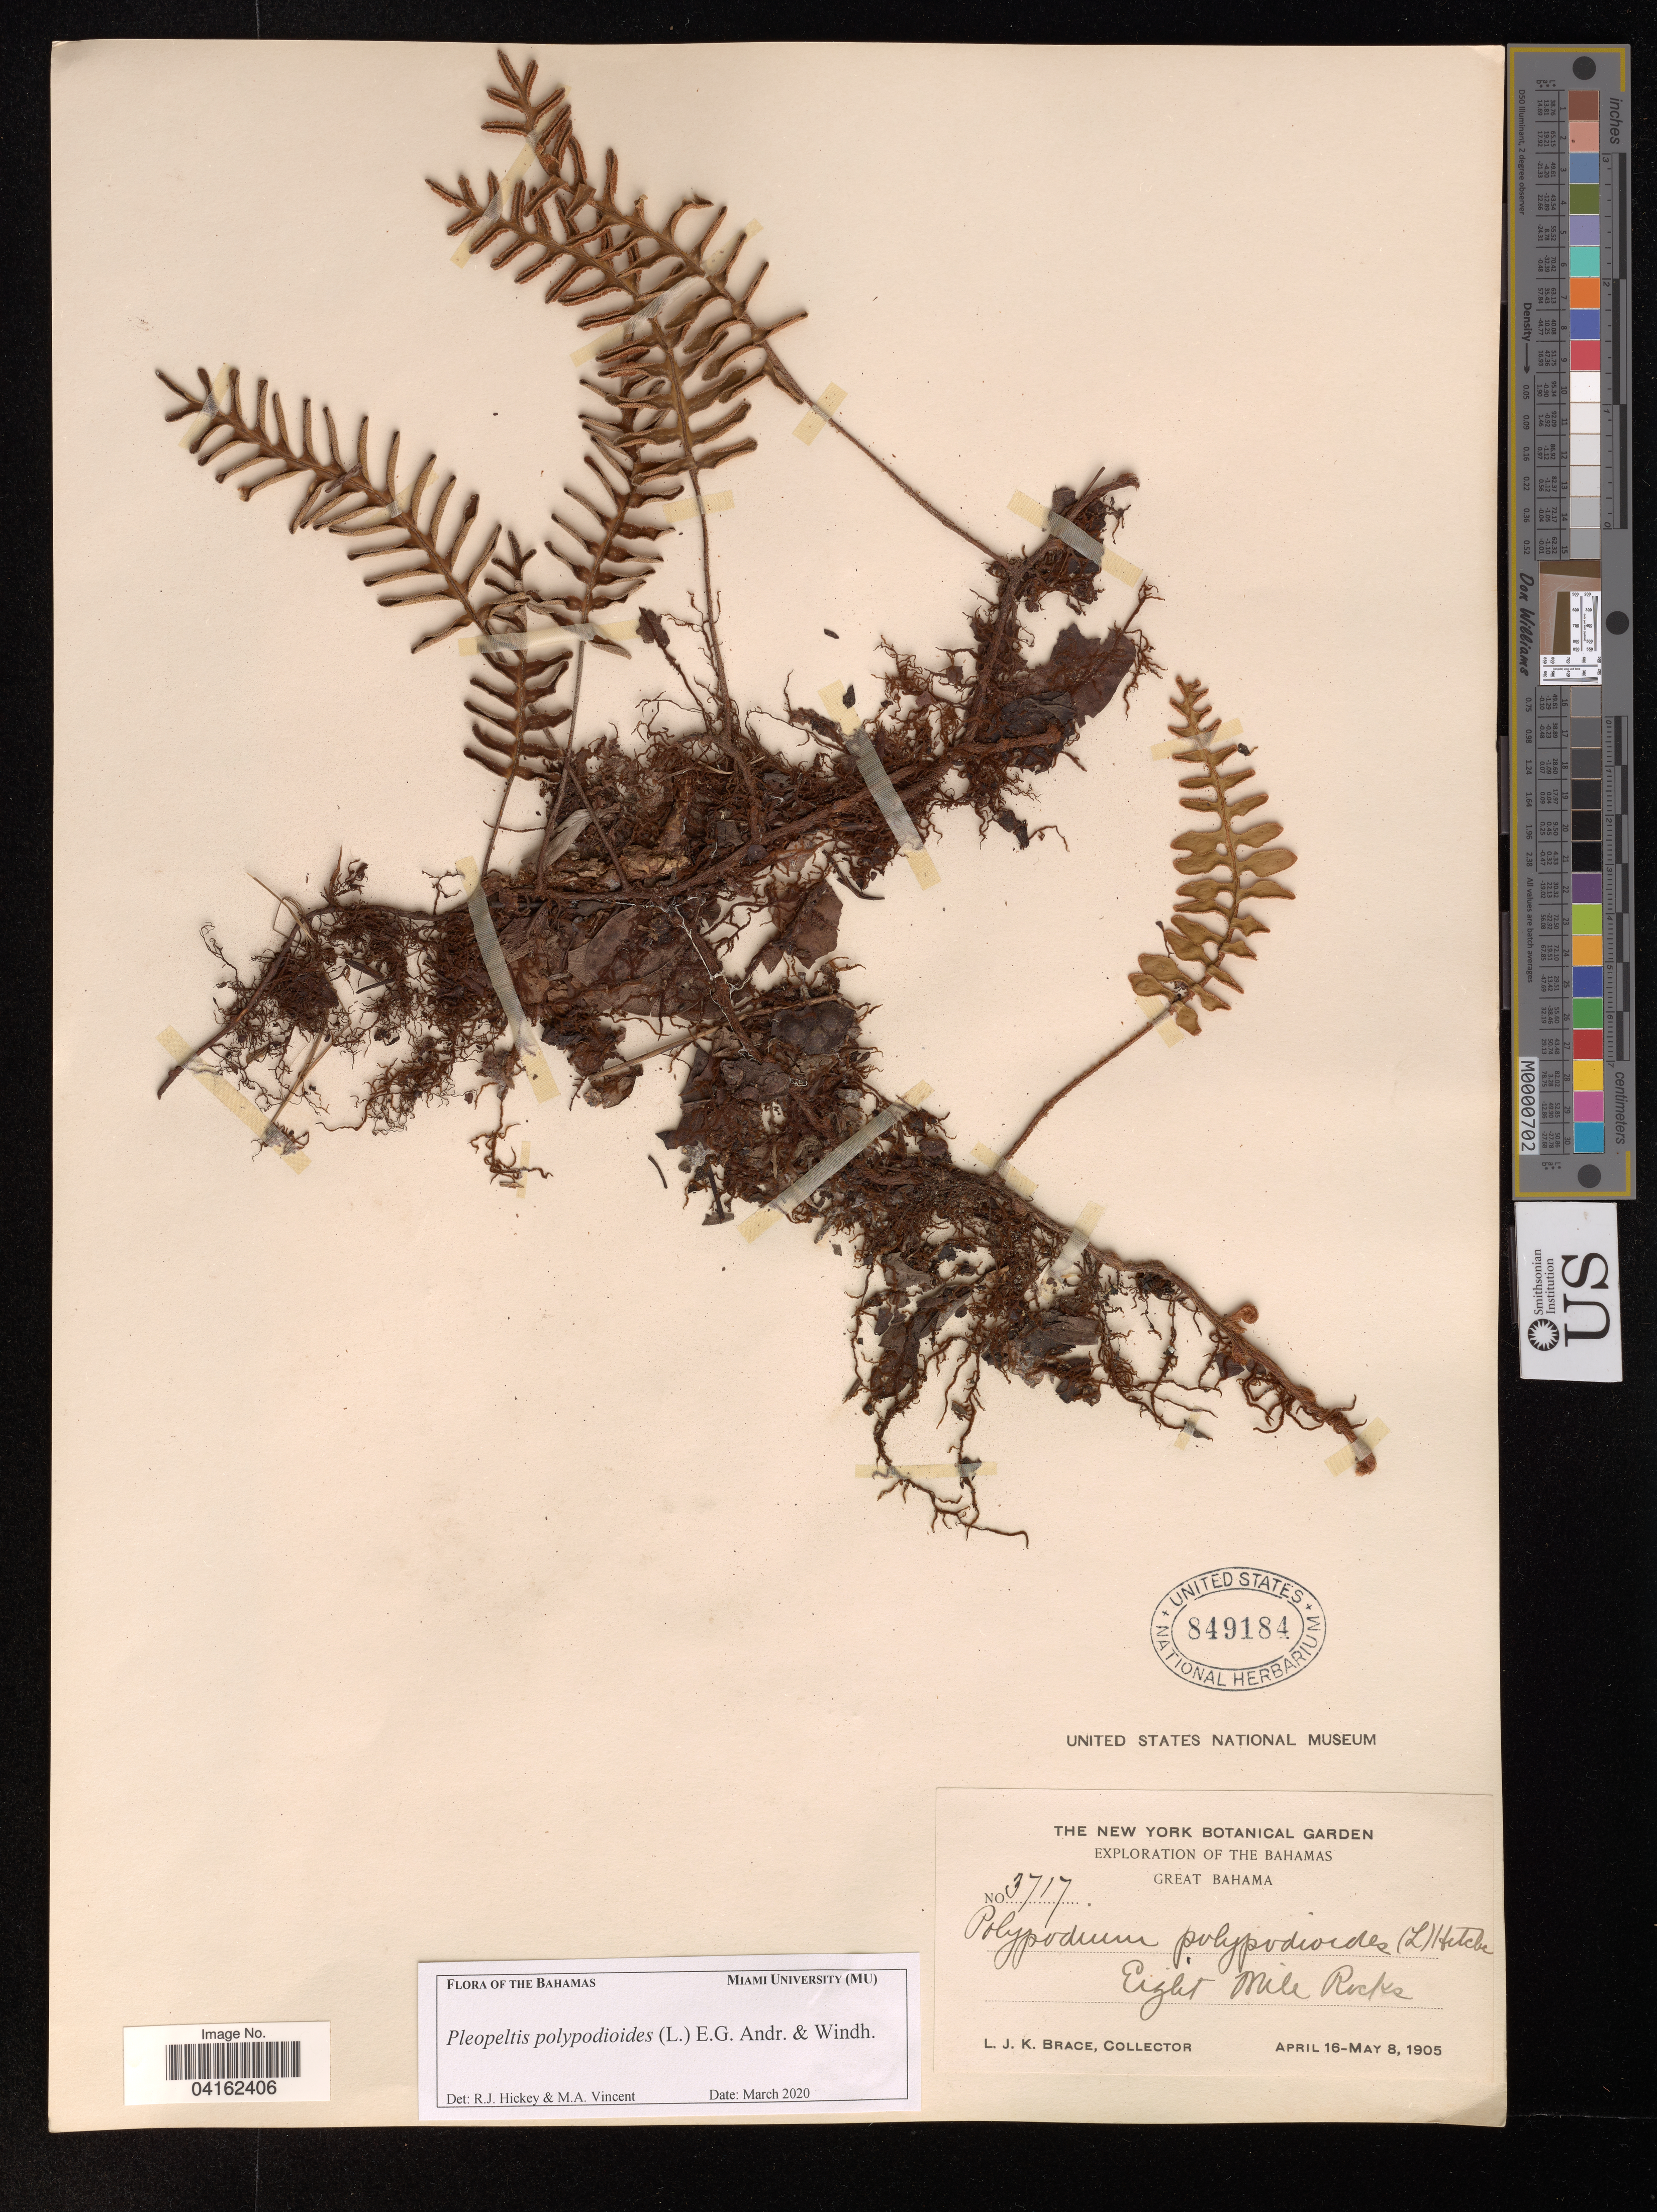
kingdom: Plantae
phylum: Tracheophyta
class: Polypodiopsida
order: Polypodiales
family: Polypodiaceae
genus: Pleopeltis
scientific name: Pleopeltis polypodioides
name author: (L.) E.G. Andrews & Windham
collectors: L. J. K. Brace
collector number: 3717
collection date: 1905-04-16/1905-05-08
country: Bahamas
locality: Exploration of the Bahamas. Great Bahama. Eight Mile Rocks.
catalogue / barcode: US 849184